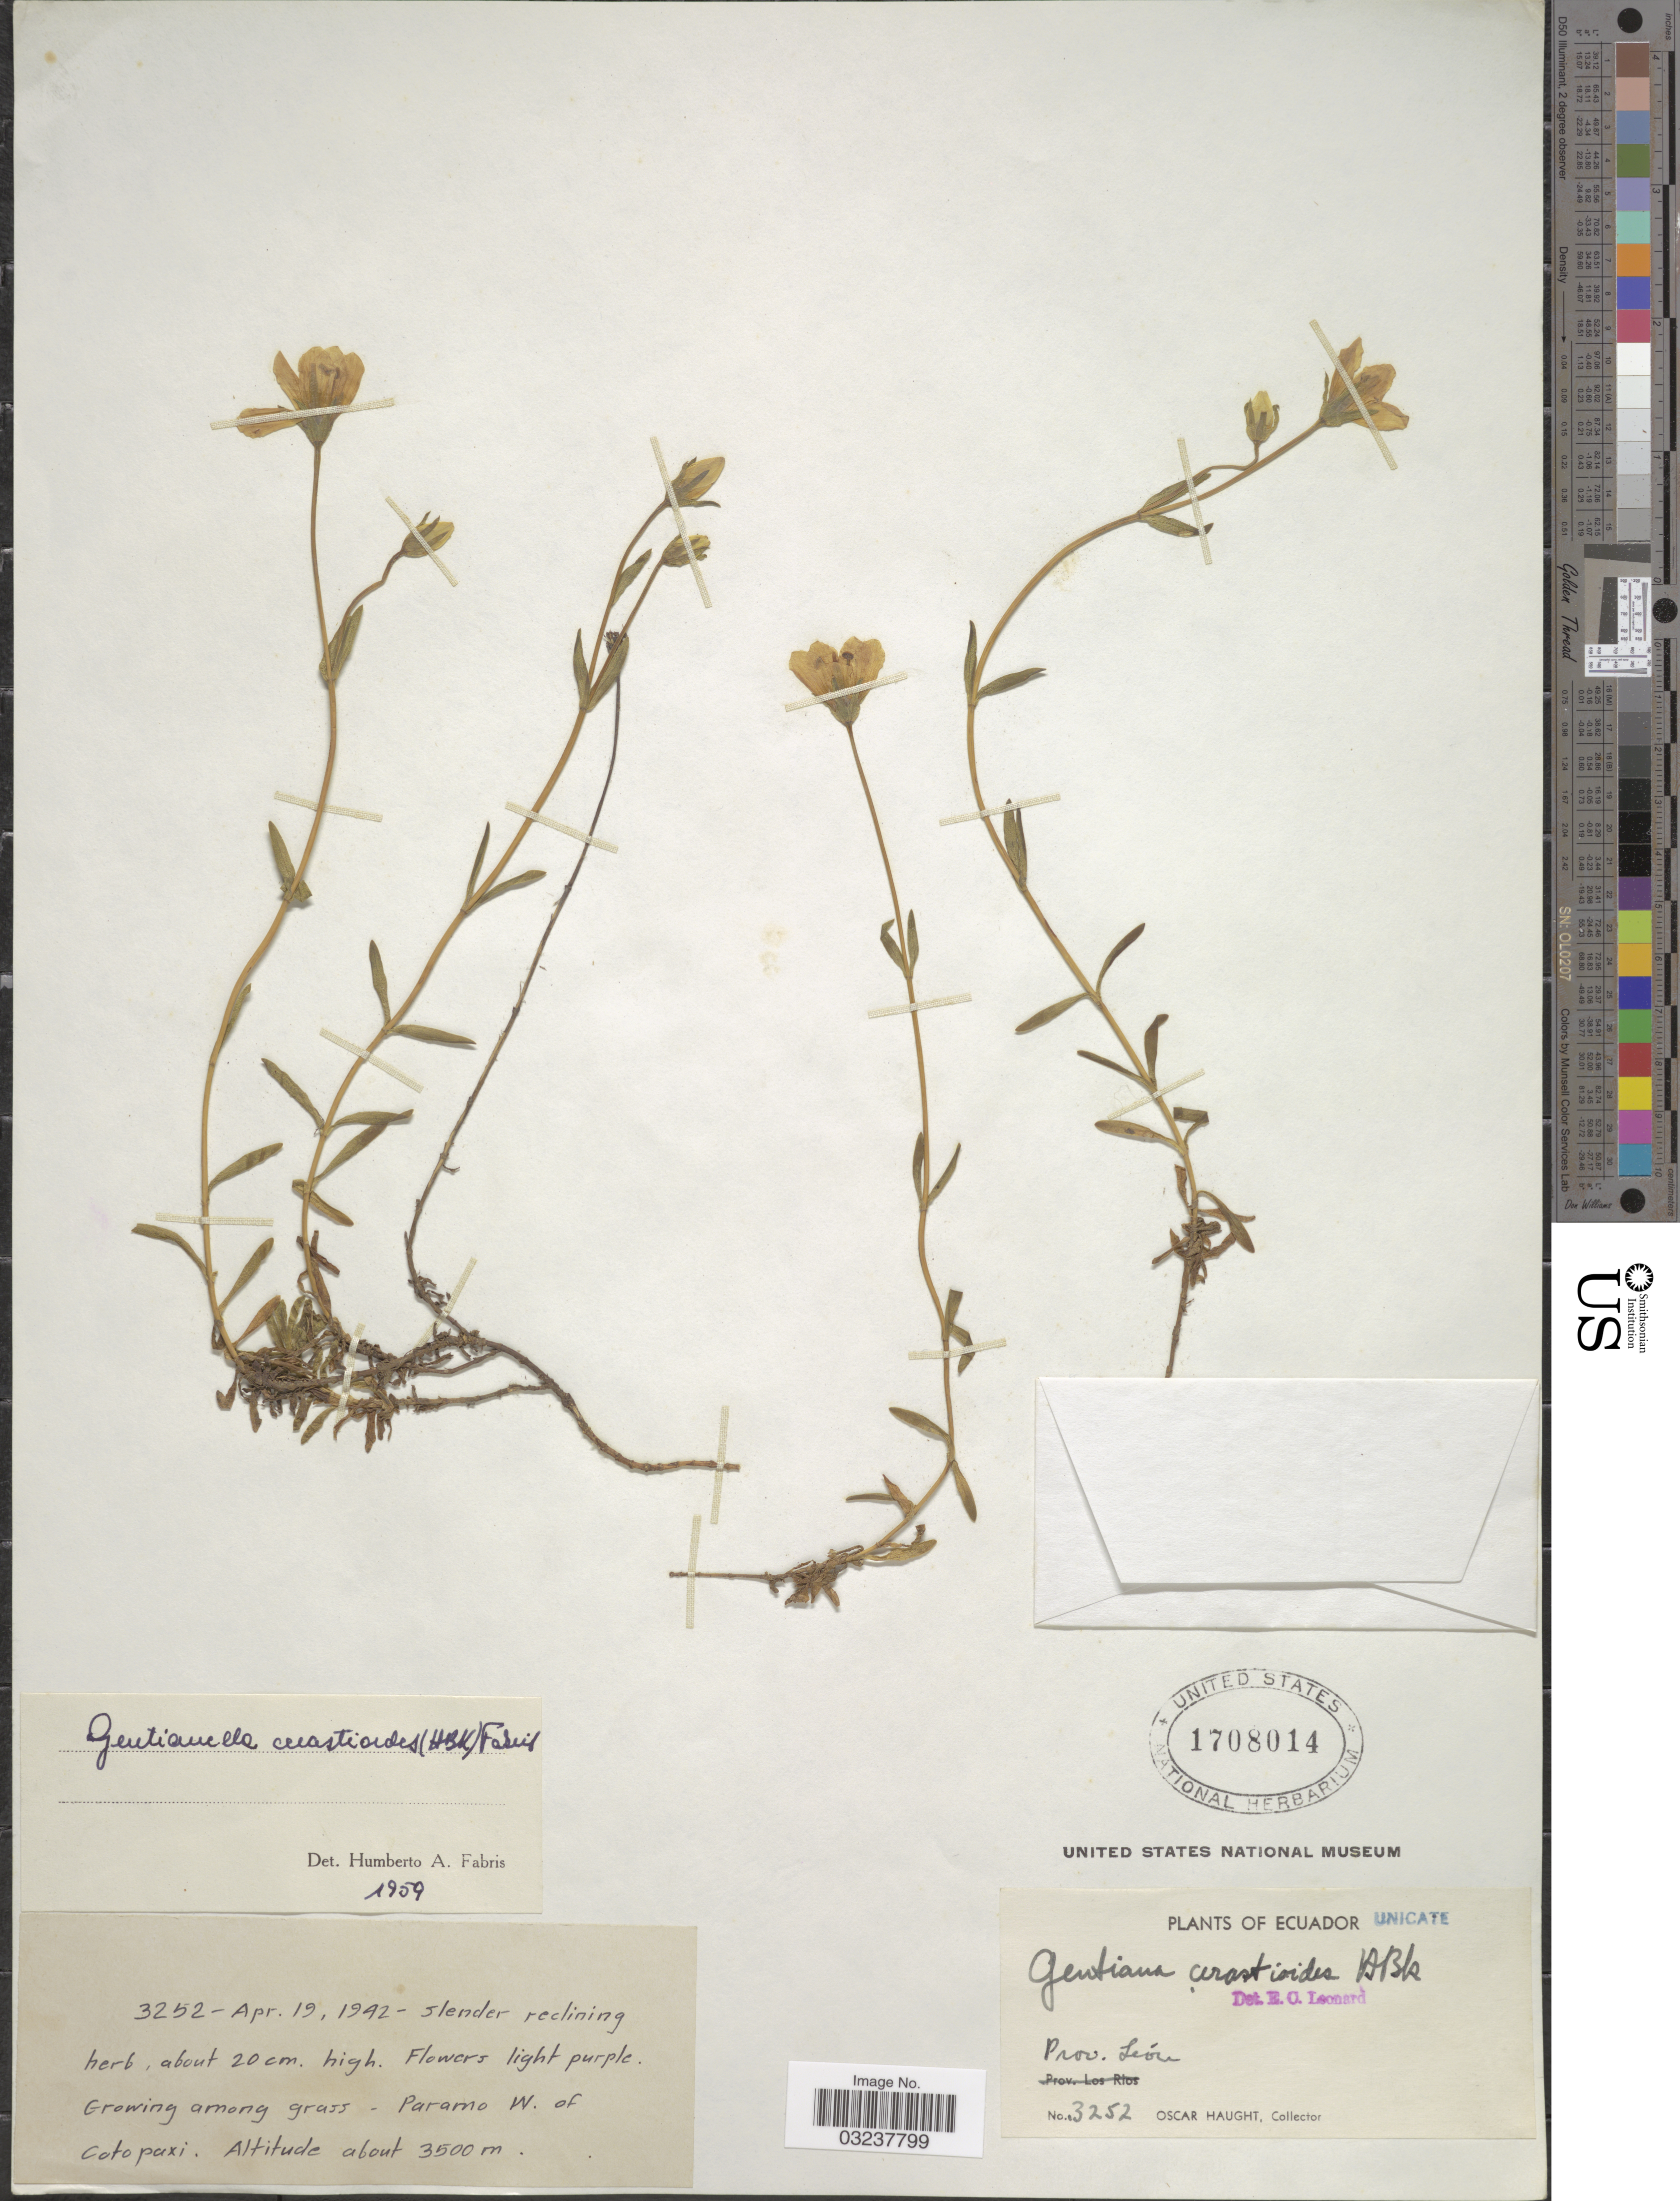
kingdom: Plantae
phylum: Tracheophyta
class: Magnoliopsida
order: Gentianales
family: Gentianaceae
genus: Gentianella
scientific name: Gentianella cerastioides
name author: (Kunth) Fabris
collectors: O. L. Haught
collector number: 3252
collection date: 1942-04-19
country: Ecuador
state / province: Cotopaxi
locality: Prov. León, Paramo W. of Cotopaxi.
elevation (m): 3500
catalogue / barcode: US 1708014